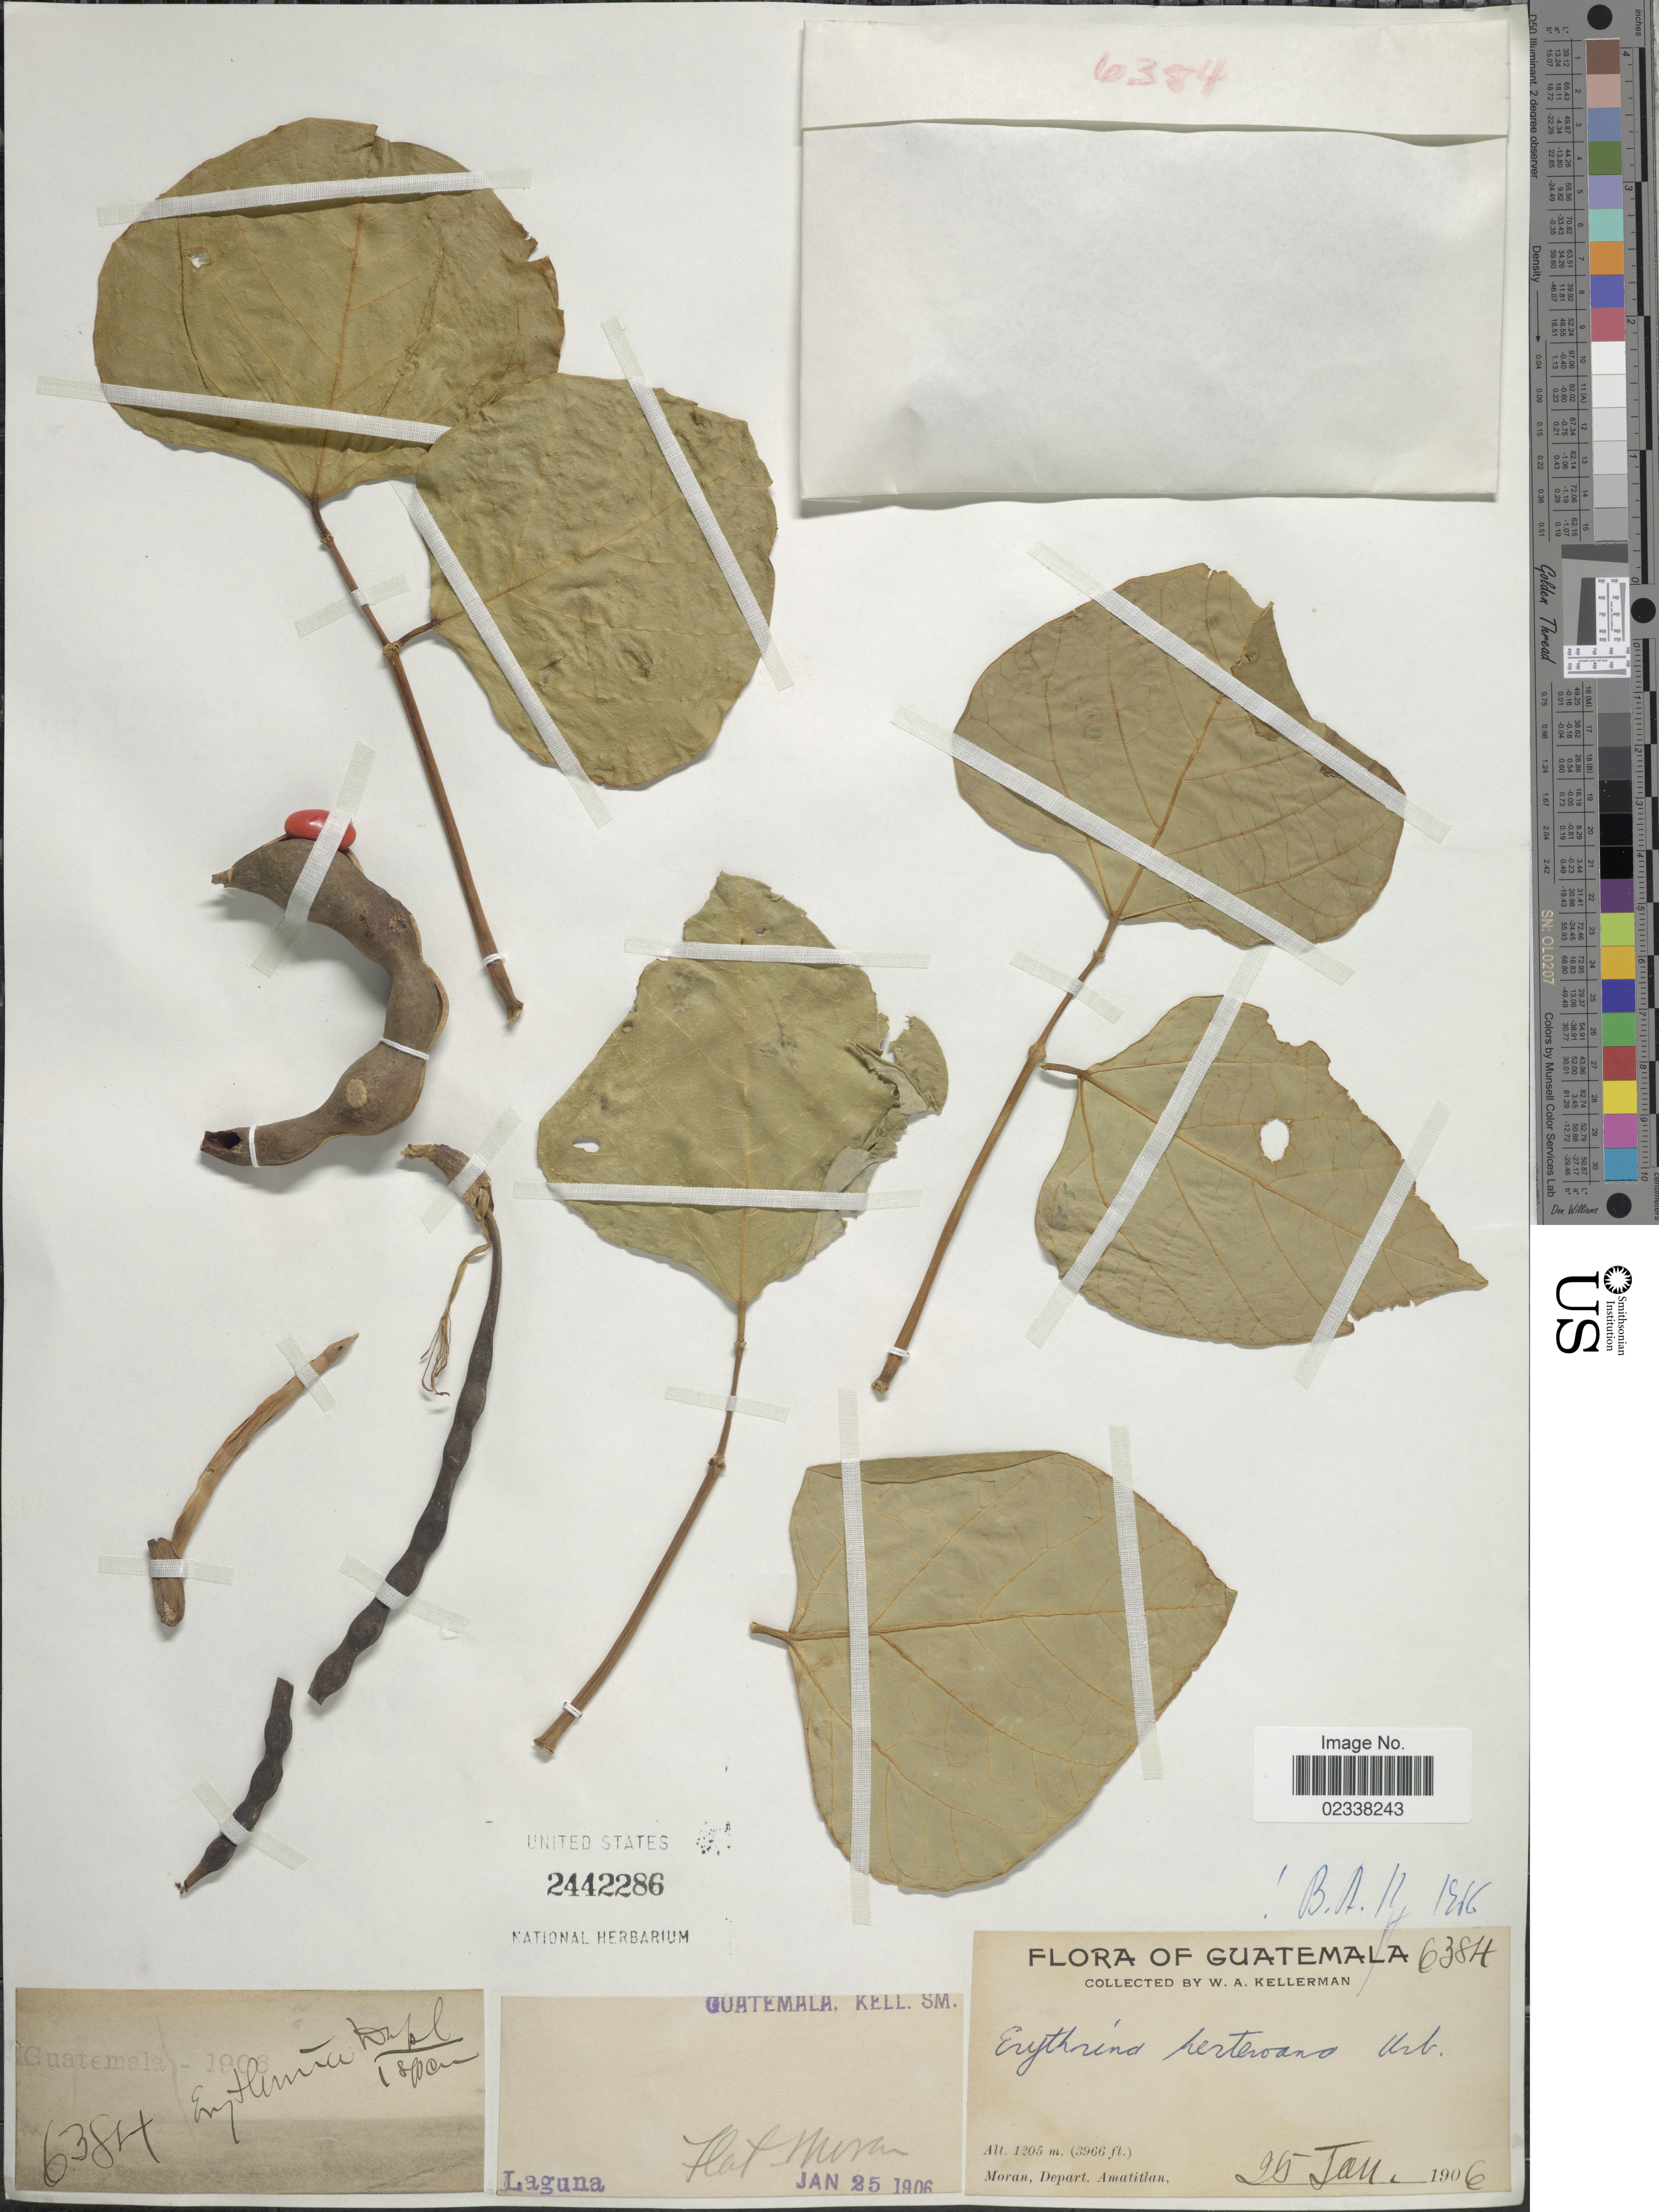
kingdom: Plantae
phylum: Tracheophyta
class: Magnoliopsida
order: Fabales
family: Fabaceae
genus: Erythrina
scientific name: Erythrina berteroana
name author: Urb.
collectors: W. Kellerman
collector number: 6384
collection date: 1906-01-25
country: Guatemala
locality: Flat Miran, Moran, Depart. Amatitlan. Laguna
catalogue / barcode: US 2442286